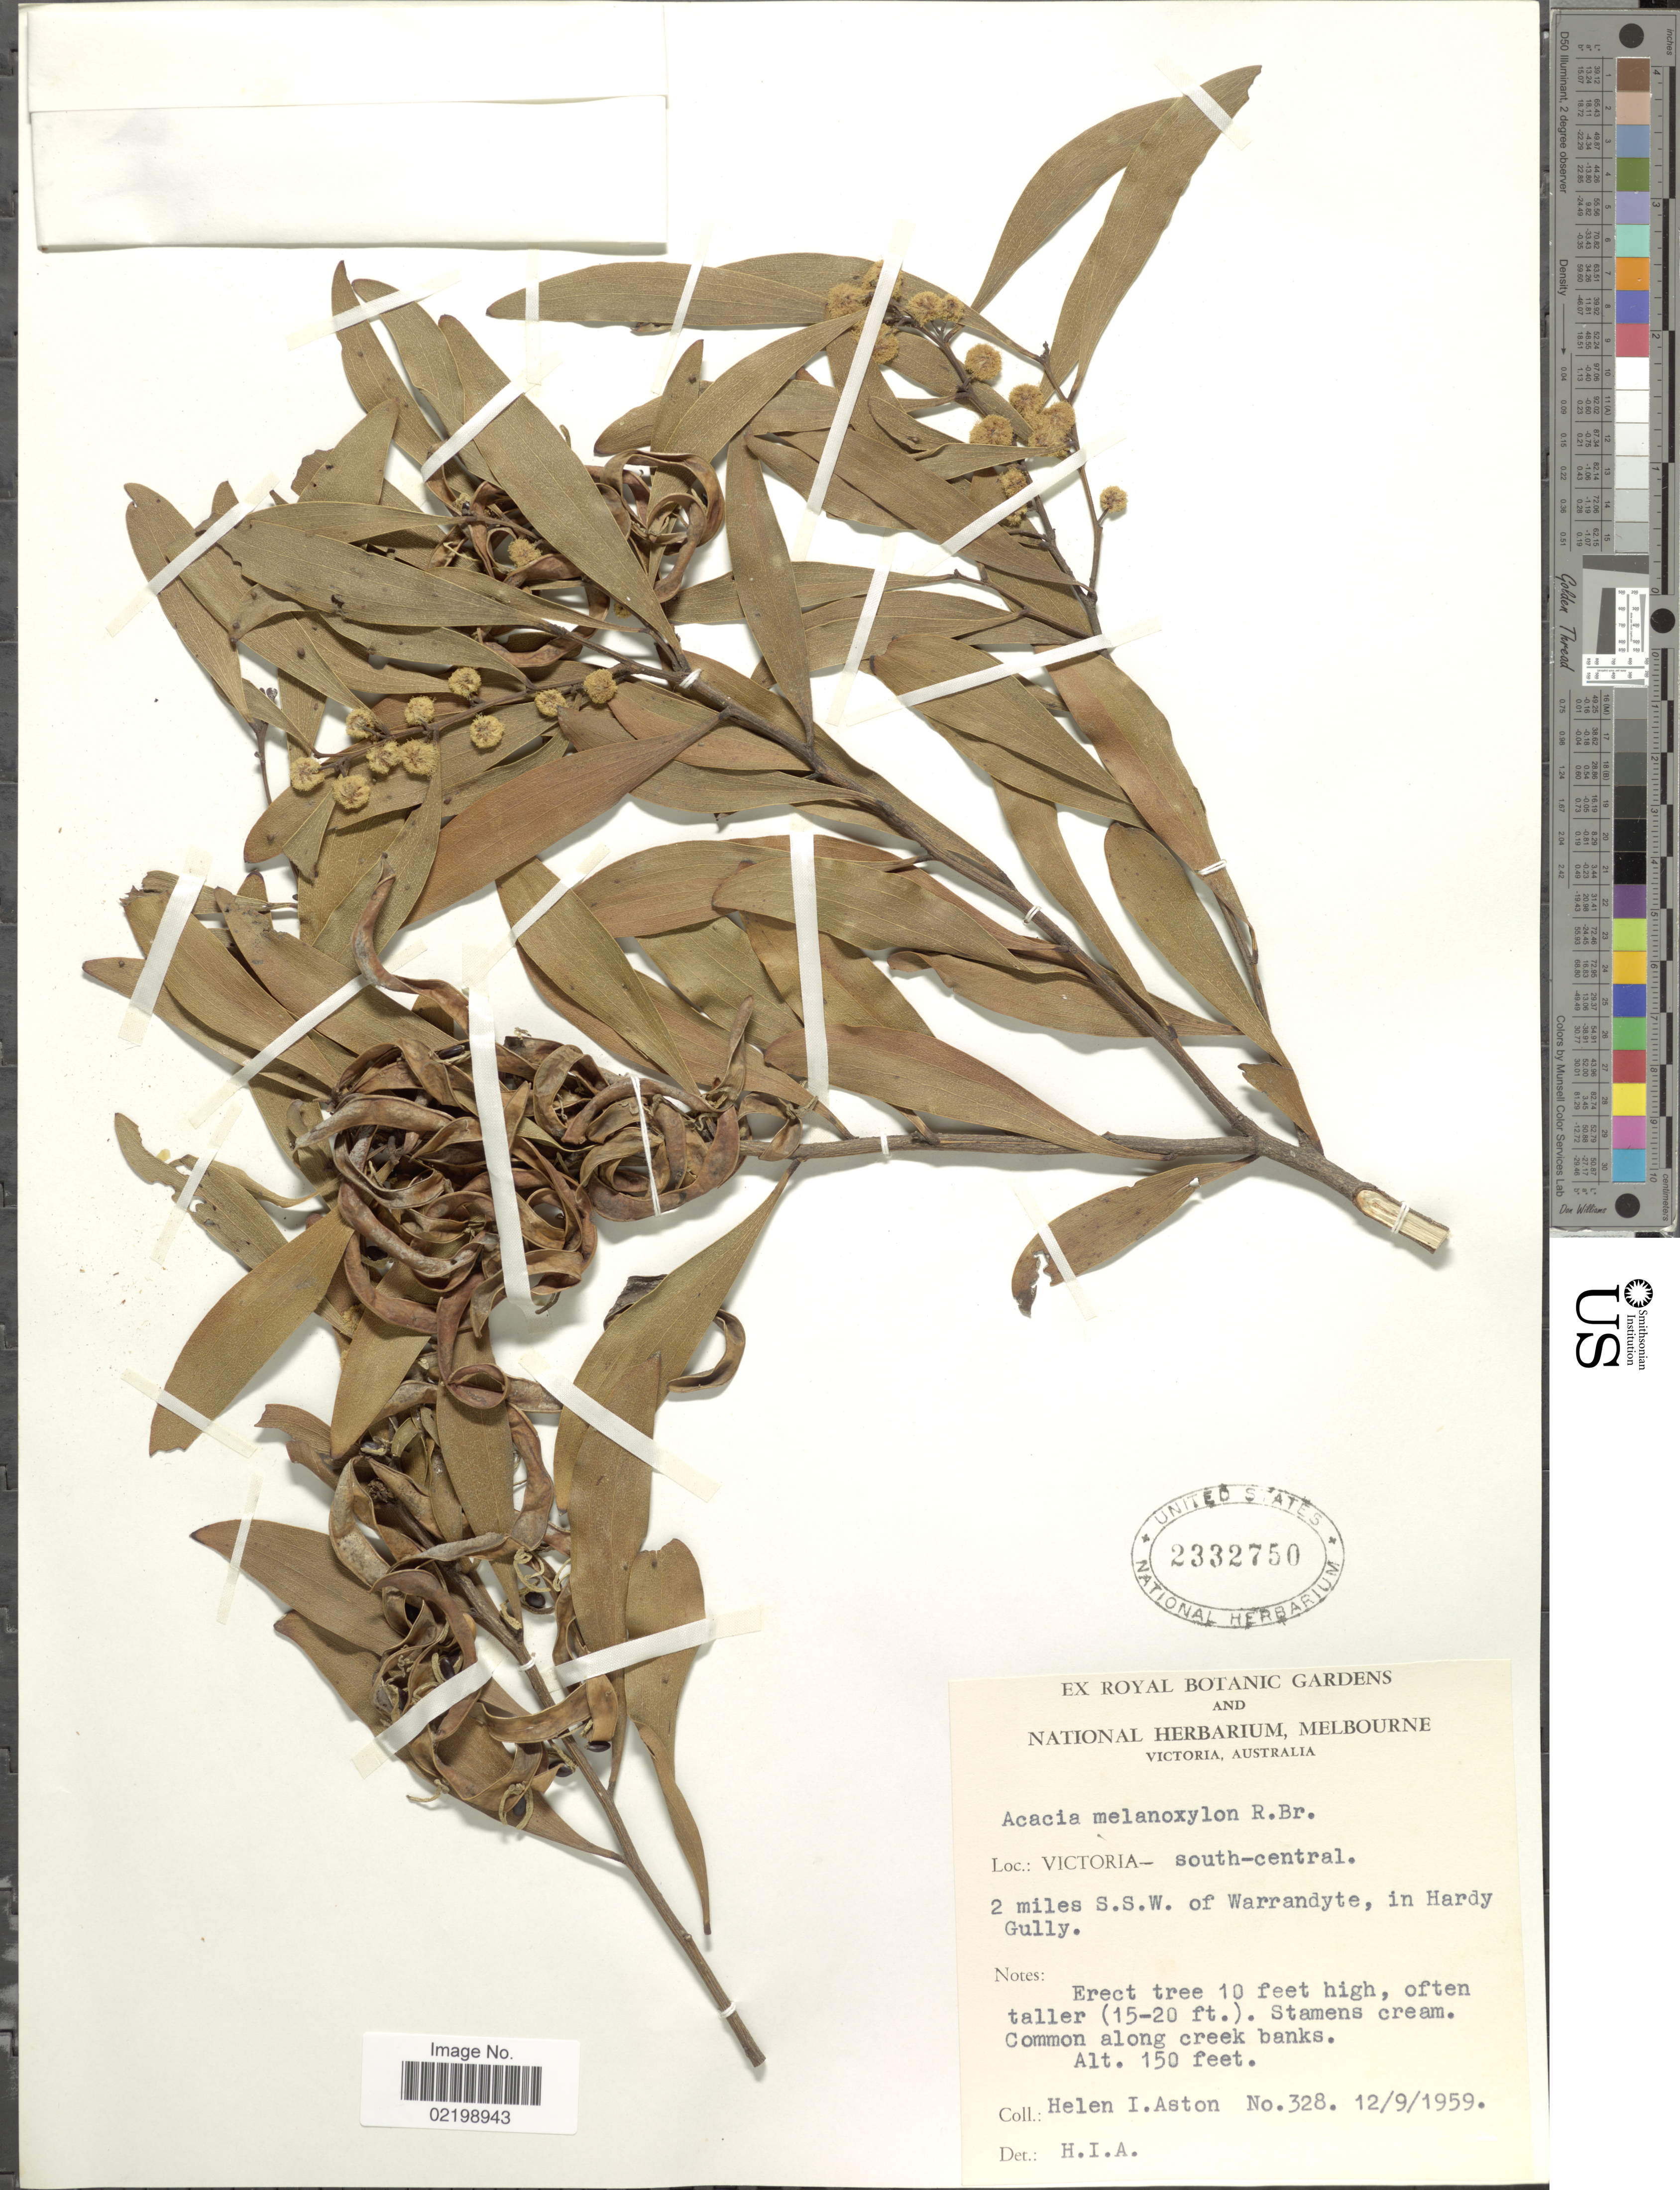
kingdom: Plantae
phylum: Tracheophyta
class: Magnoliopsida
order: Fabales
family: Fabaceae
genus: Acacia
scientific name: Acacia melanoxylon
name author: R. Br.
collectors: H. I. Aston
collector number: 328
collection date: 1959-09-12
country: Australia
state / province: Victoria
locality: Victoria- South-Central, 2 miles S.S.W. of Warrandyte, in Hardy Gully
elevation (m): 46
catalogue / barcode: US 2332750